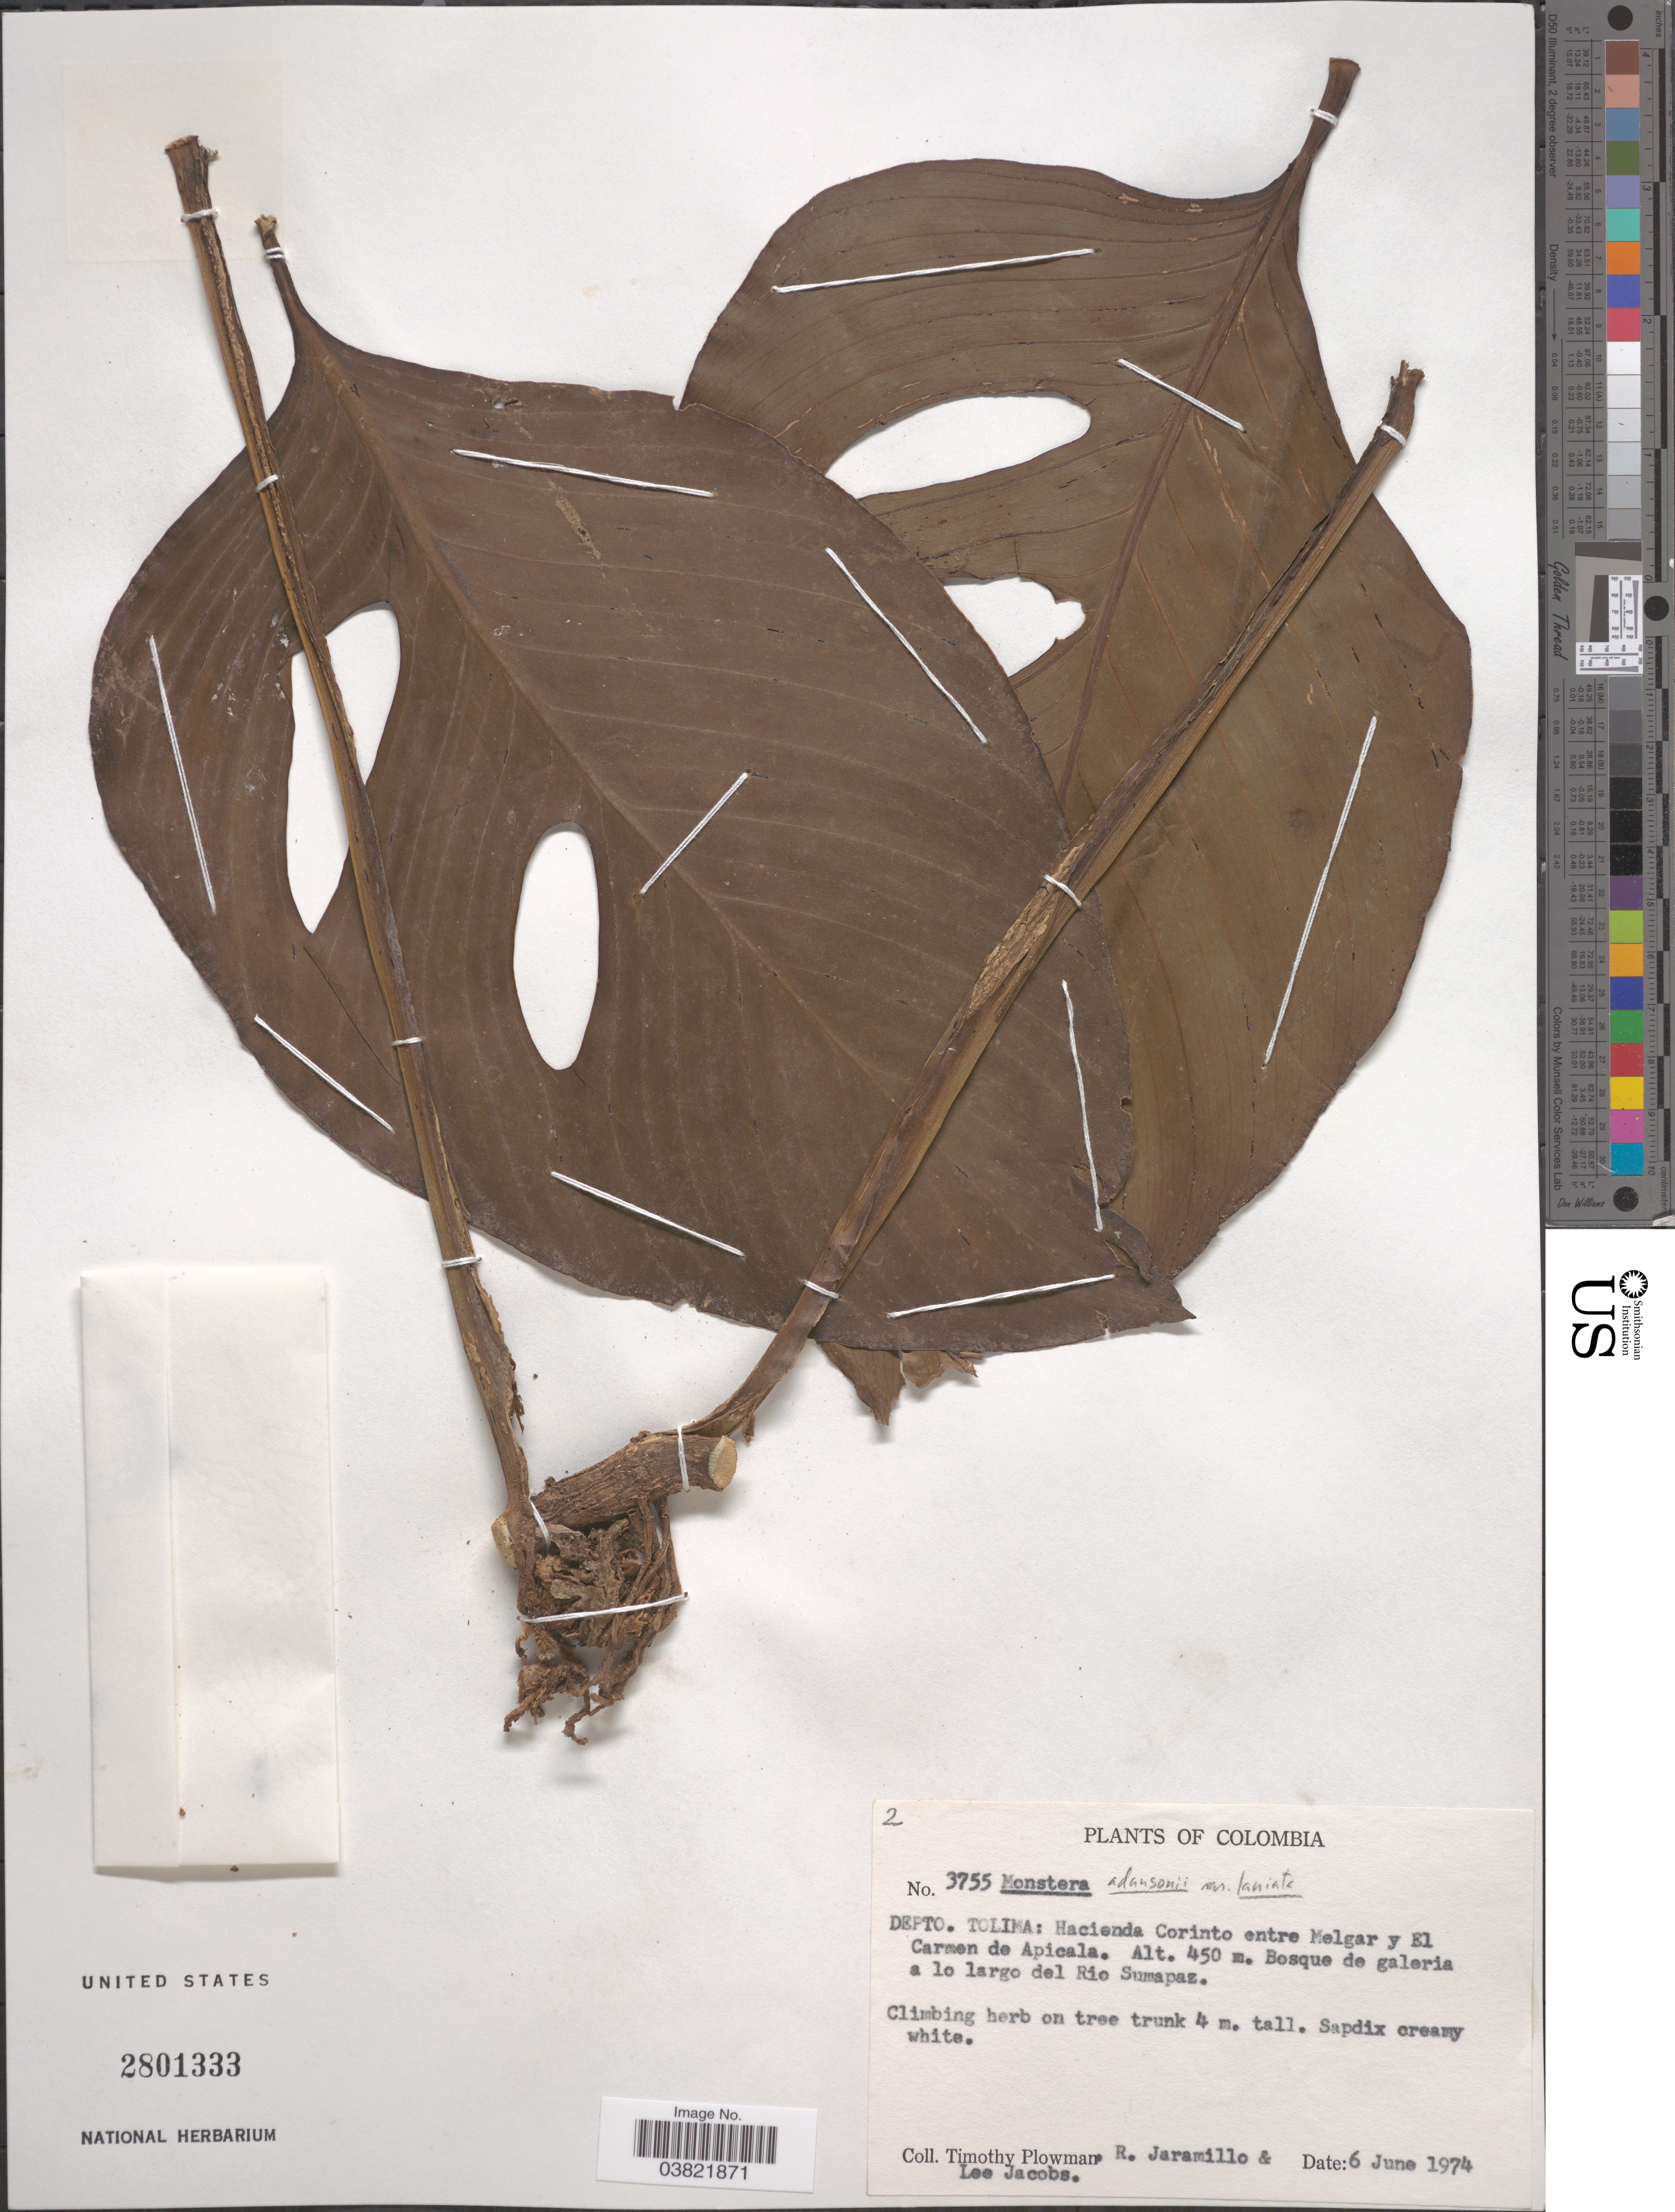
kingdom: Plantae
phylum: Tracheophyta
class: Liliopsida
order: Alismatales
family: Araceae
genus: Monstera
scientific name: Monstera adansonii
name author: Schott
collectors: T. Plowman, R. Jaramillo & L. Jacobs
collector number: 3755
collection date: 1974-06-06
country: Colombia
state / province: Tolima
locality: Depto. Tolima: Hacienda corinto entre Melgar y El Carmen de Apicala. Bosque de galeria a lo largo del Rio Sumapaz.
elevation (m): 450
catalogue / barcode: US 2801333